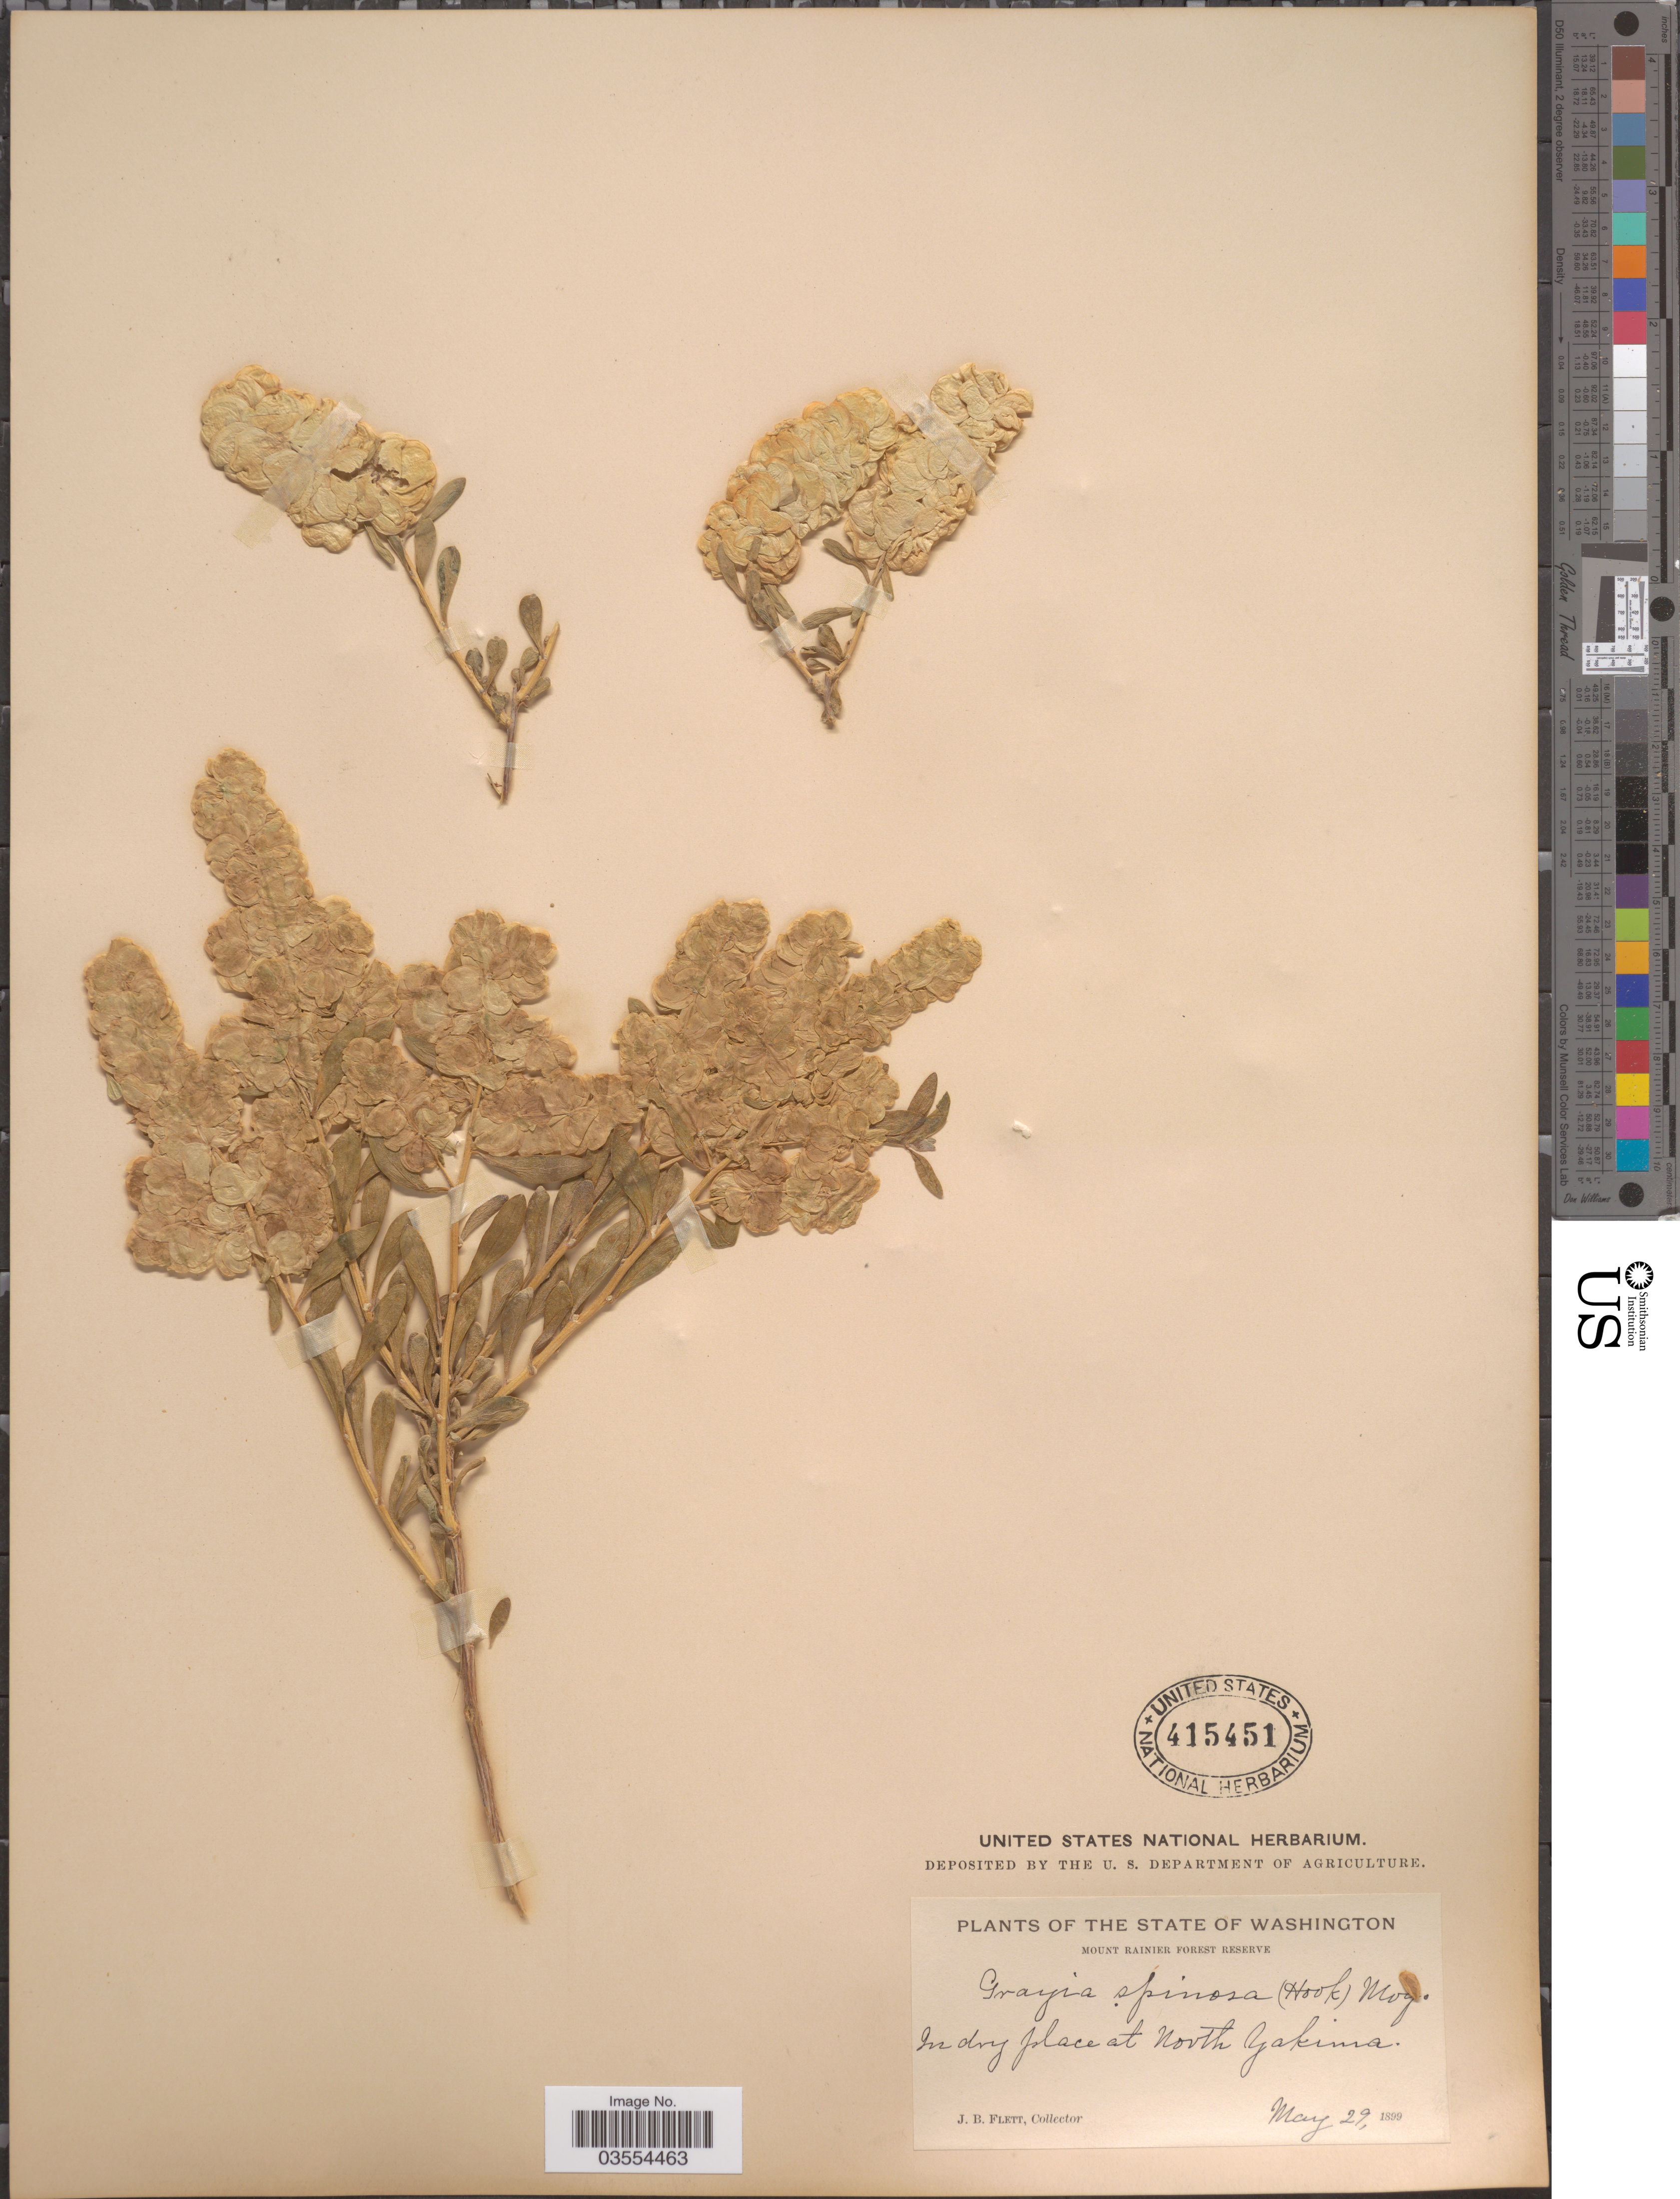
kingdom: Plantae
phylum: Tracheophyta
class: Magnoliopsida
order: Caryophyllales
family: Amaranthaceae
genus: Grayia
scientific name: Grayia spinosa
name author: (Hook.) Moq.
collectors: J. Flett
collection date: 1899-05-29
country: United States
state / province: Washington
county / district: Yakima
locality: Mount Rainier Forest Reserve. In dry place at North Yakima.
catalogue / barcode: US 415451